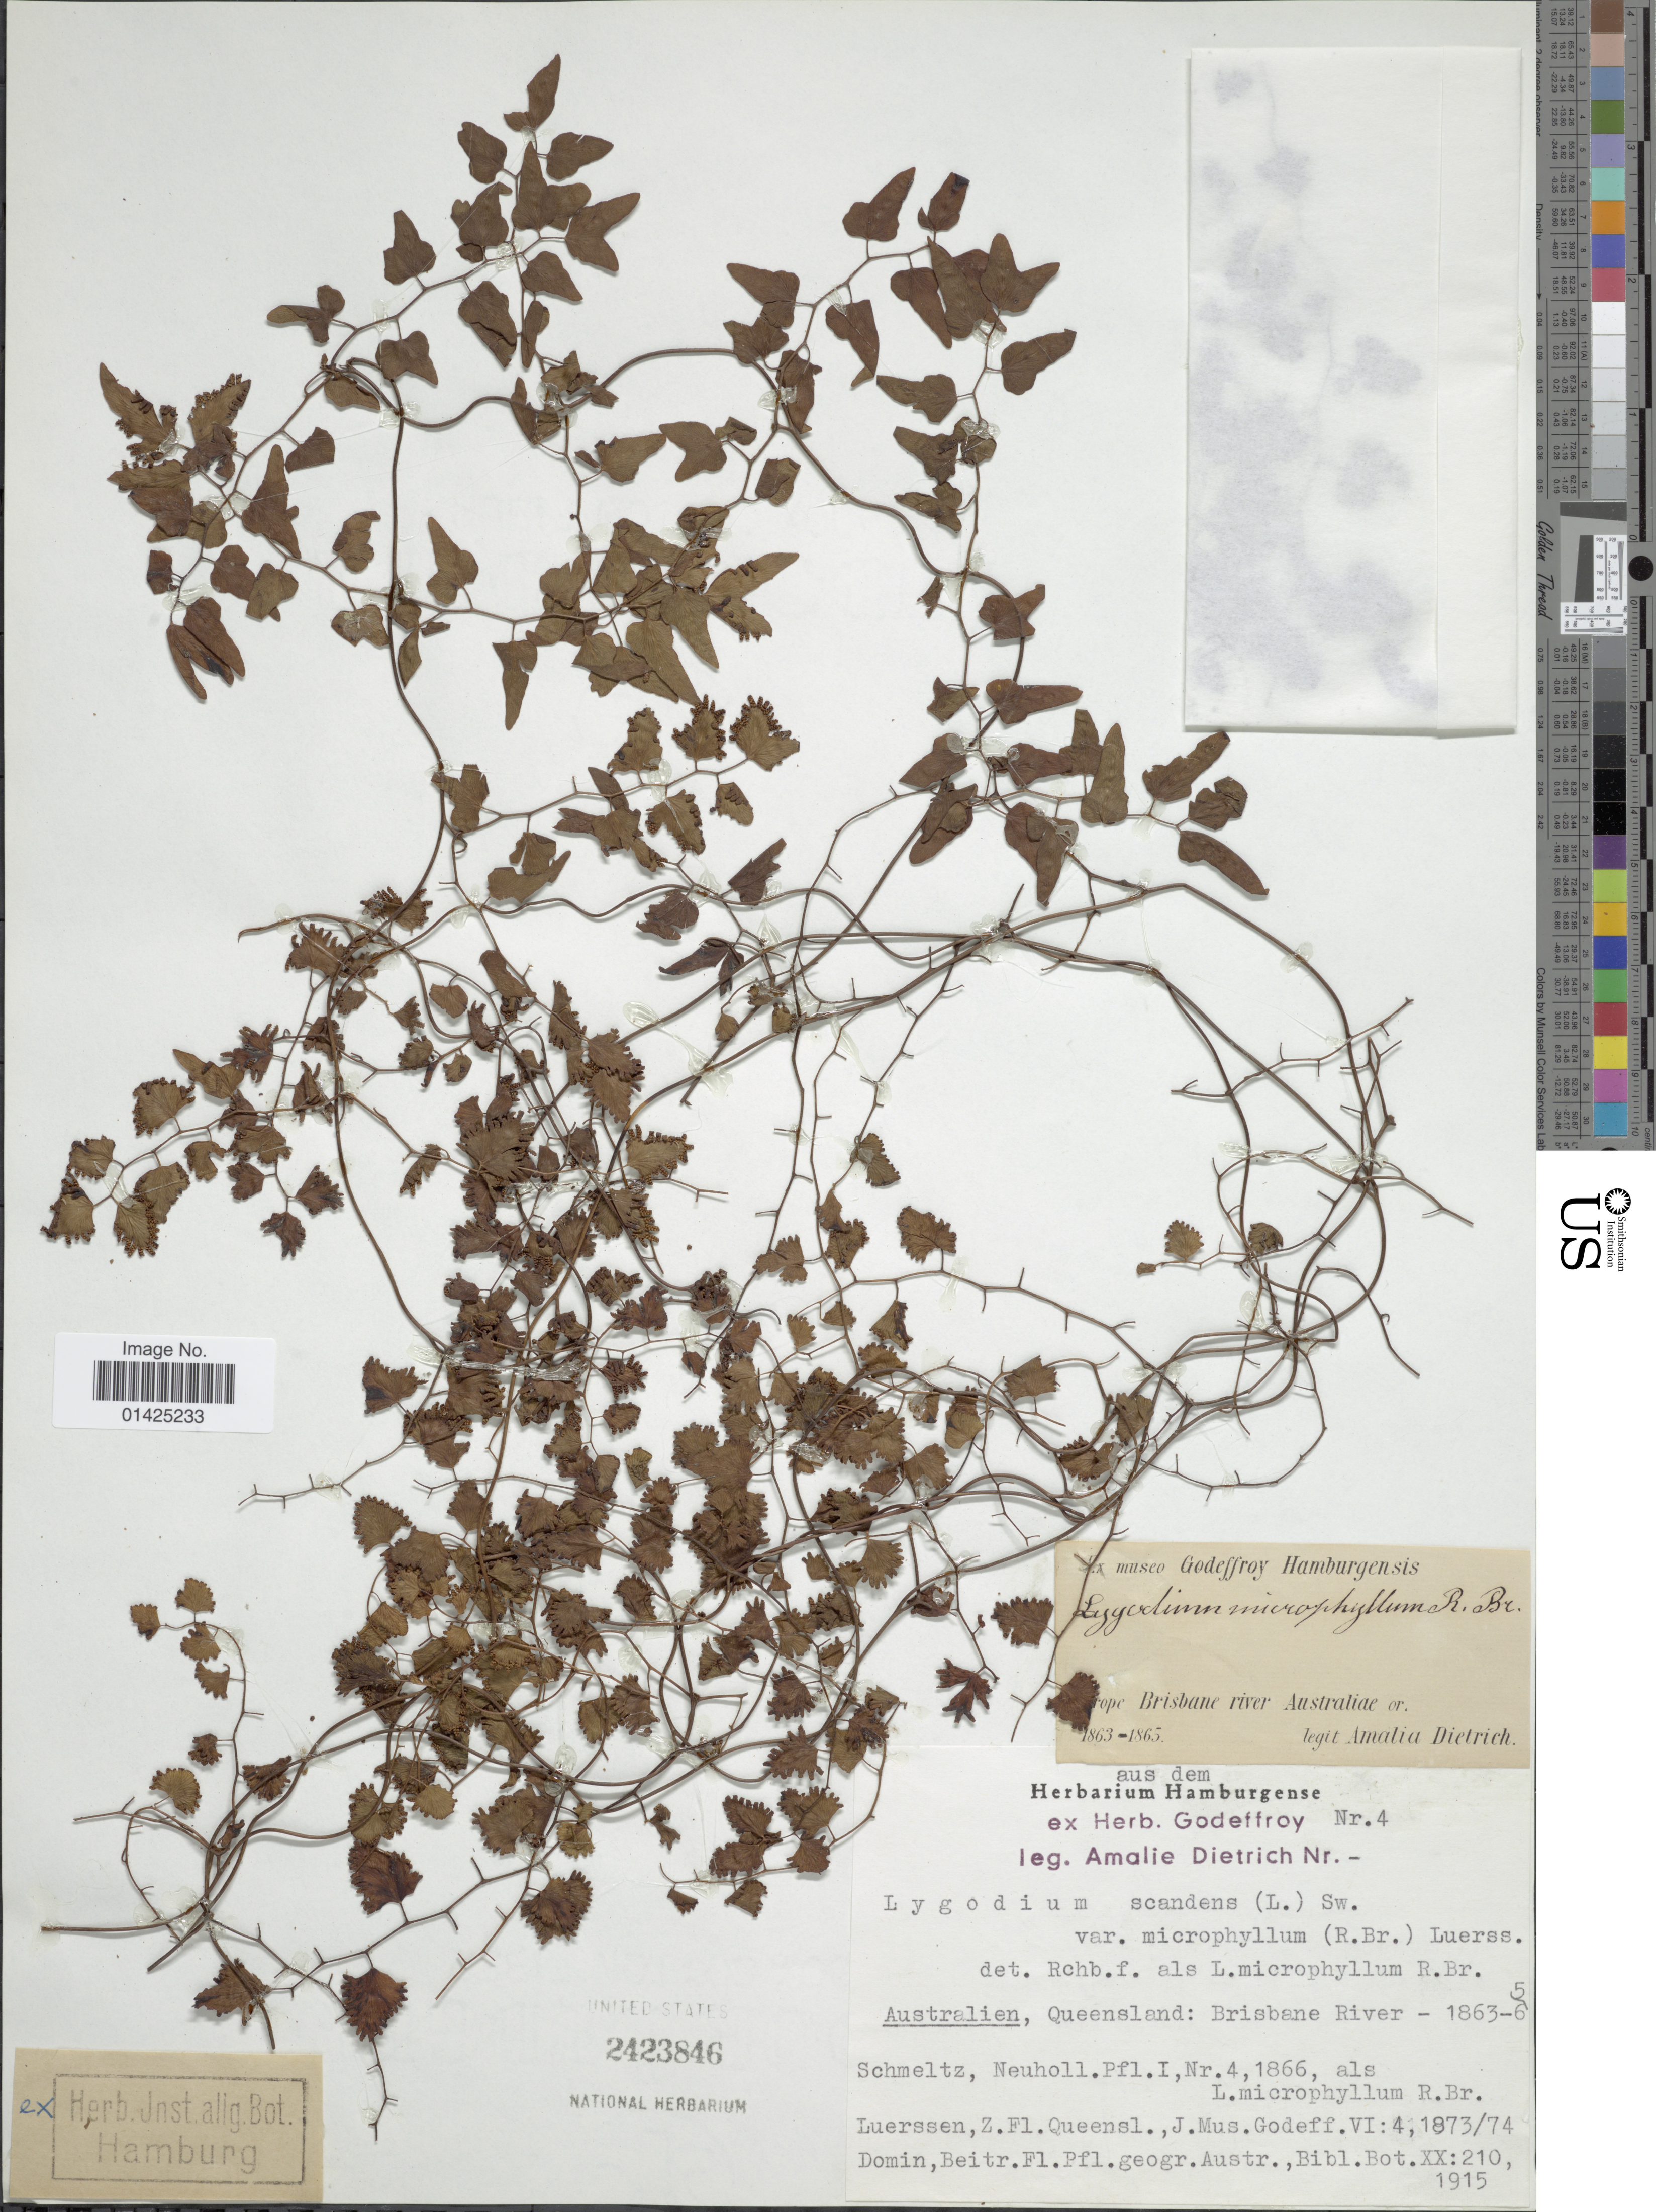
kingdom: Plantae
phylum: Tracheophyta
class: Polypodiopsida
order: Schizaeales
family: Lygodiaceae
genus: Lygodium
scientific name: Lygodium microphyllum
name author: (Cav.) R. Br.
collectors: A. Dietrich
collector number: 4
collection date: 1863/1865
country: Australia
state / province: Queensland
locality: Brisbane river.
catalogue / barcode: US 2423846